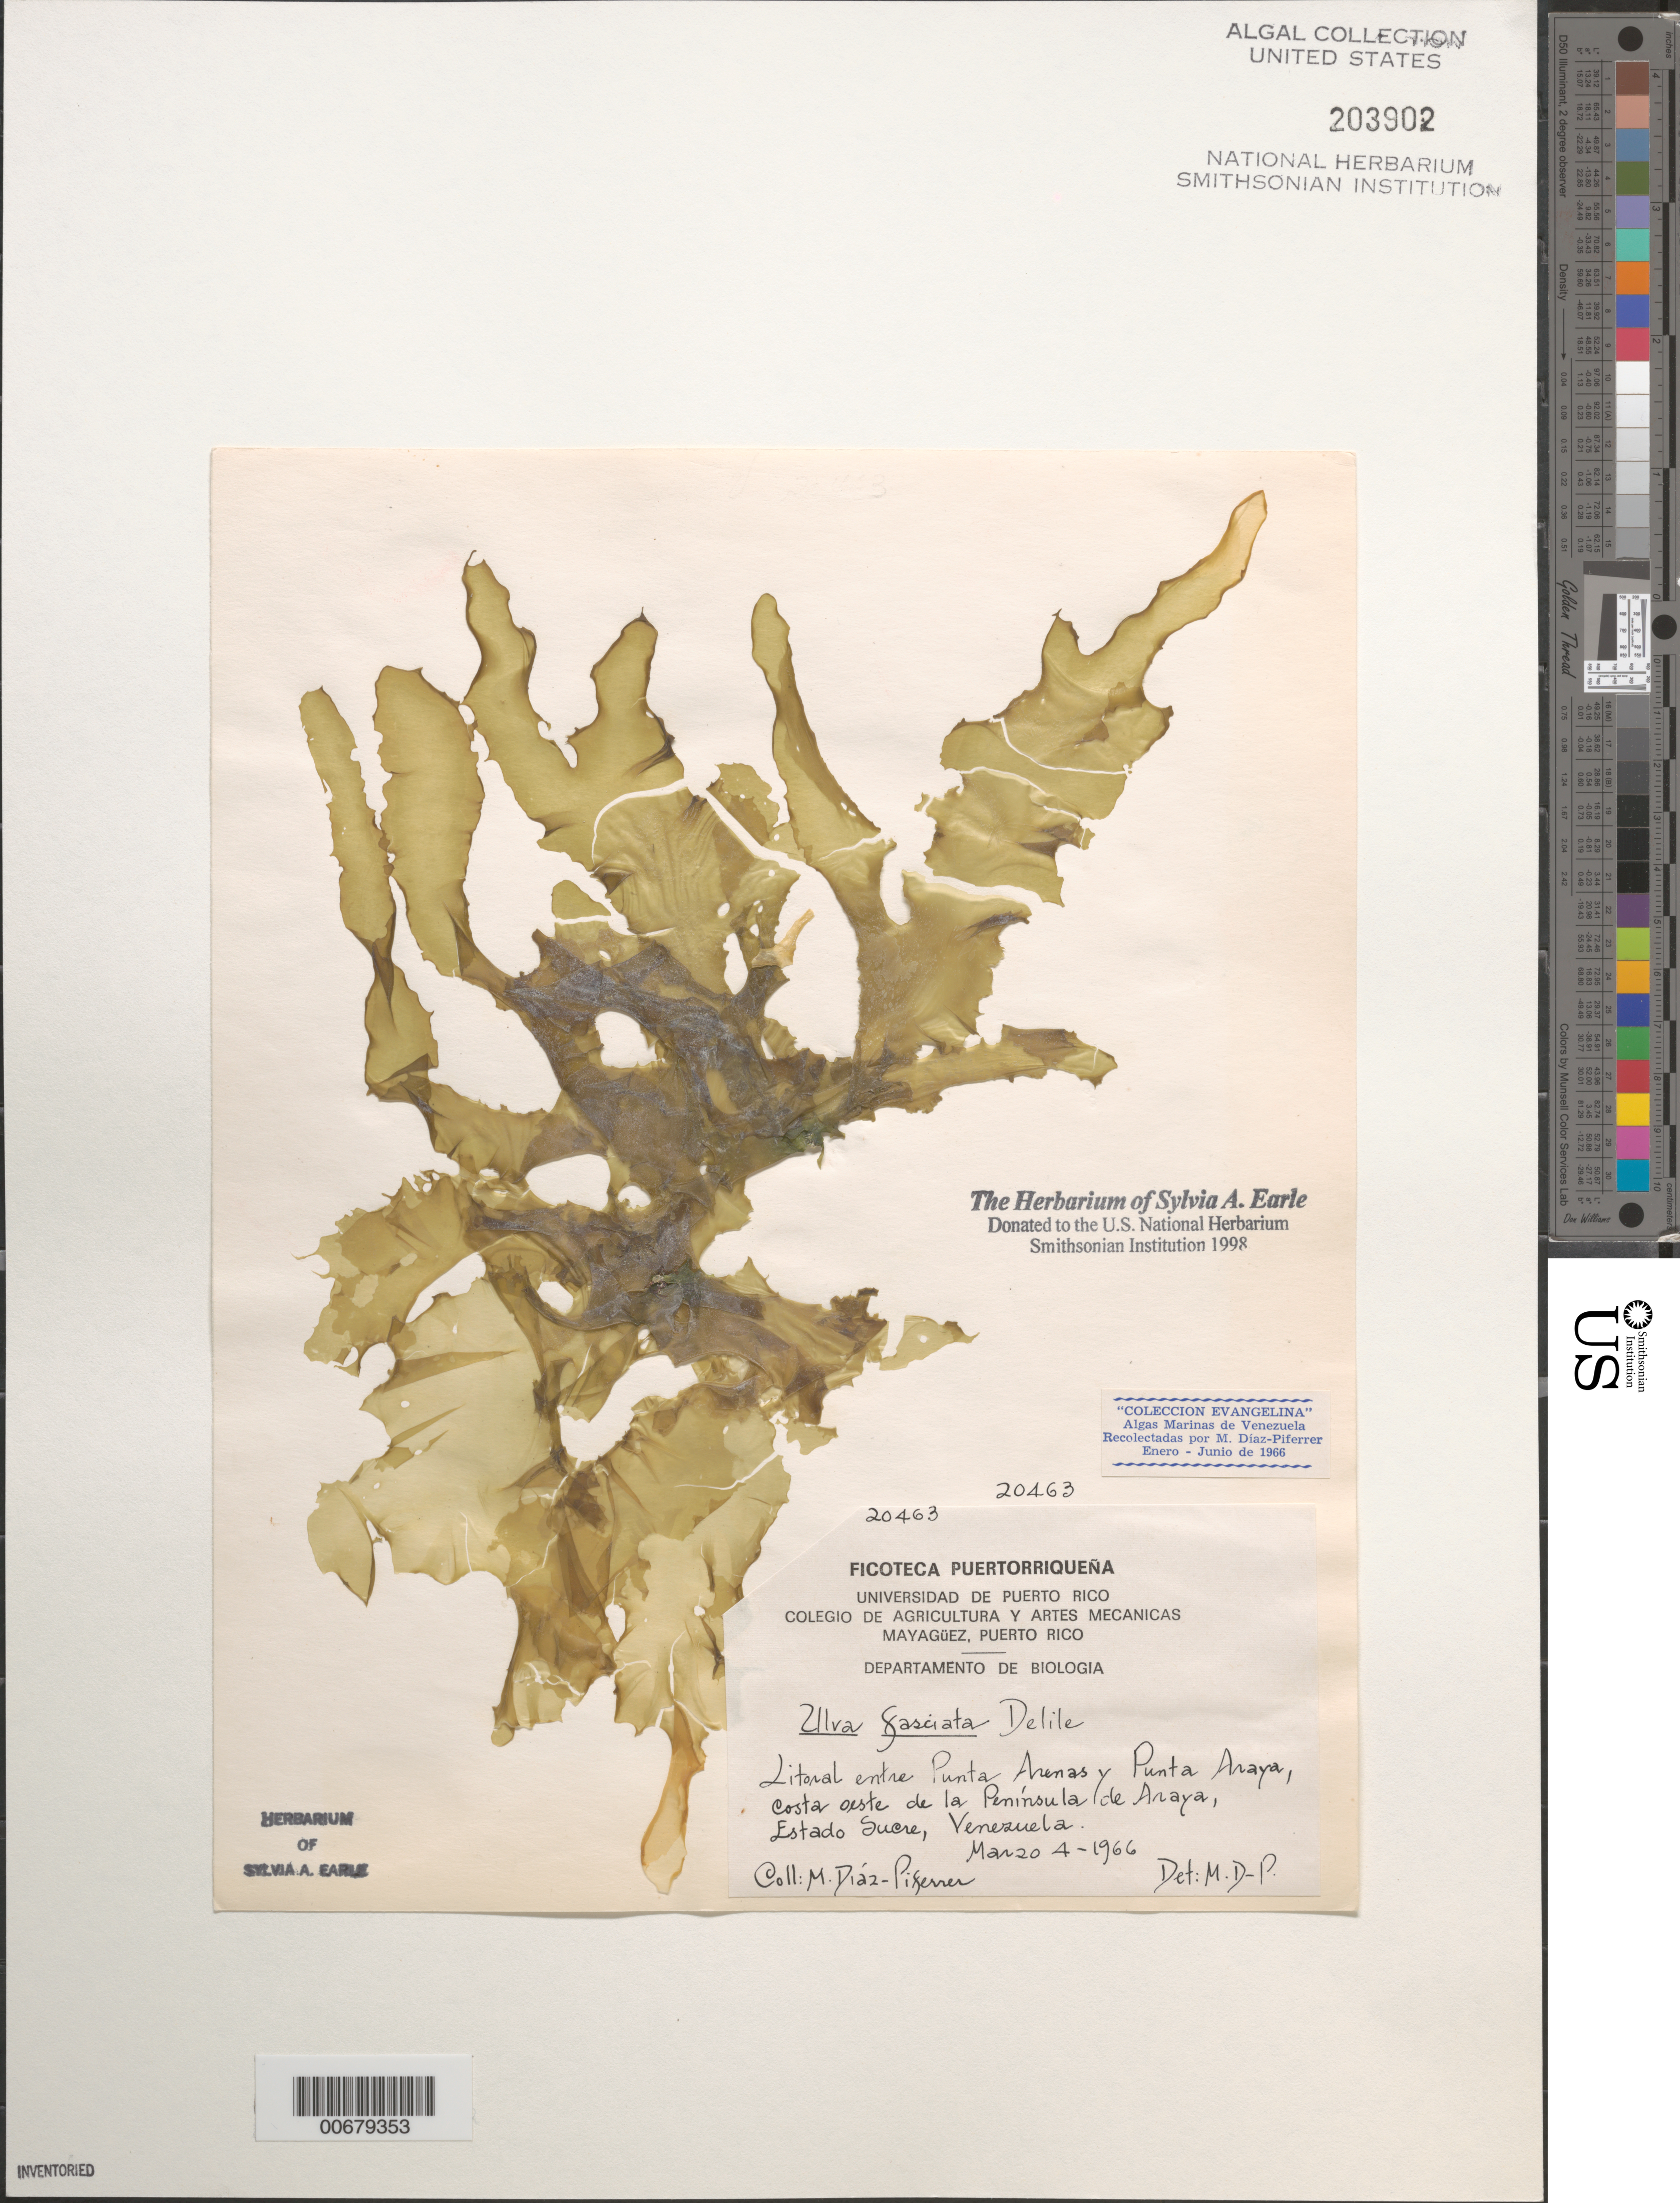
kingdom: Plantae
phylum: Chlorophyta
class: Ulvophyceae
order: Ulvales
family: Ulvaceae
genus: Ulva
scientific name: Ulva lactuca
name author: L.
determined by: Algae name updating Project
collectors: M. Diaz-Piferrer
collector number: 20463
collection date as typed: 04 Mar 1966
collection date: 1966-03-04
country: Venezuela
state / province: Sucre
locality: Peninsula de Araya, between Punta Arenas and Punta Araya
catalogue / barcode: US 203902